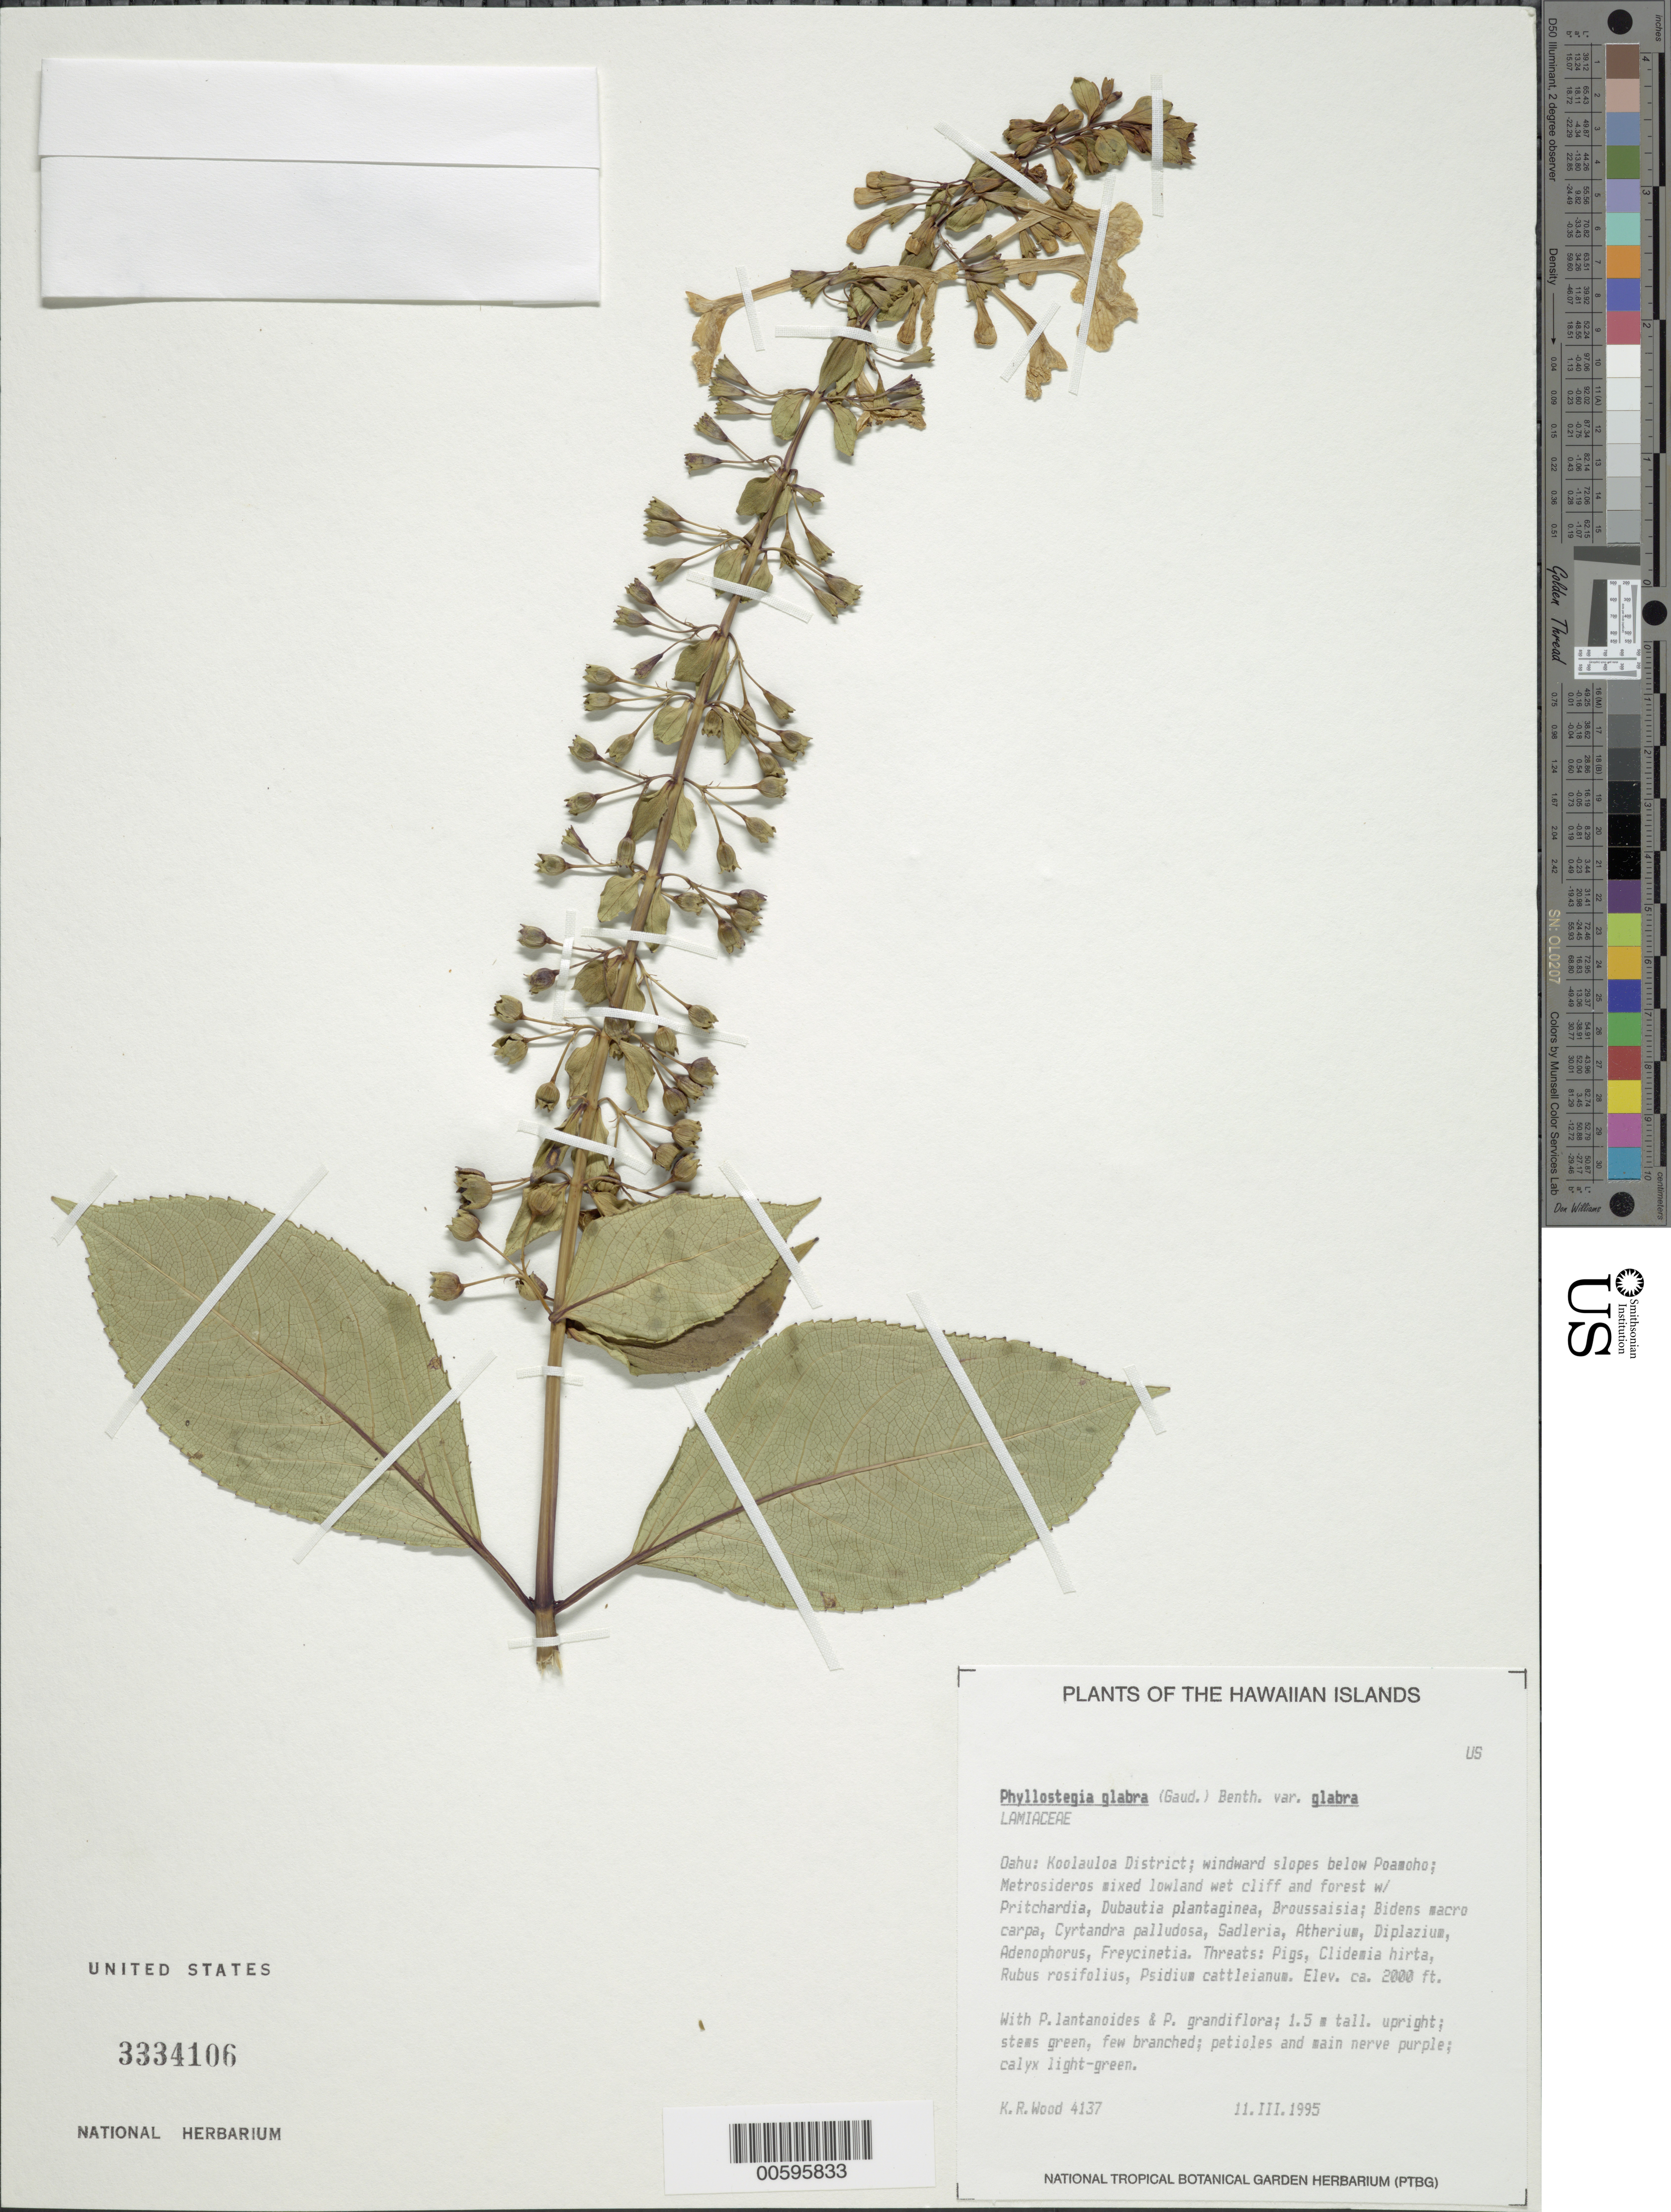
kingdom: Plantae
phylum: Tracheophyta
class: Magnoliopsida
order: Lamiales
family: Lamiaceae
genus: Phyllostegia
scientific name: Phyllostegia glabra var. glabra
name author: (Gaudich.) Benth.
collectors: K. R. Wood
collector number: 4137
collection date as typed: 11 Mar 1995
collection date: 1995-03-11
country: United States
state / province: Hawaii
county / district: Honolulu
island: Oahu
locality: Koolauloa Dist; windward slopes below Poamoho.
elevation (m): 610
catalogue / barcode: US 3334106